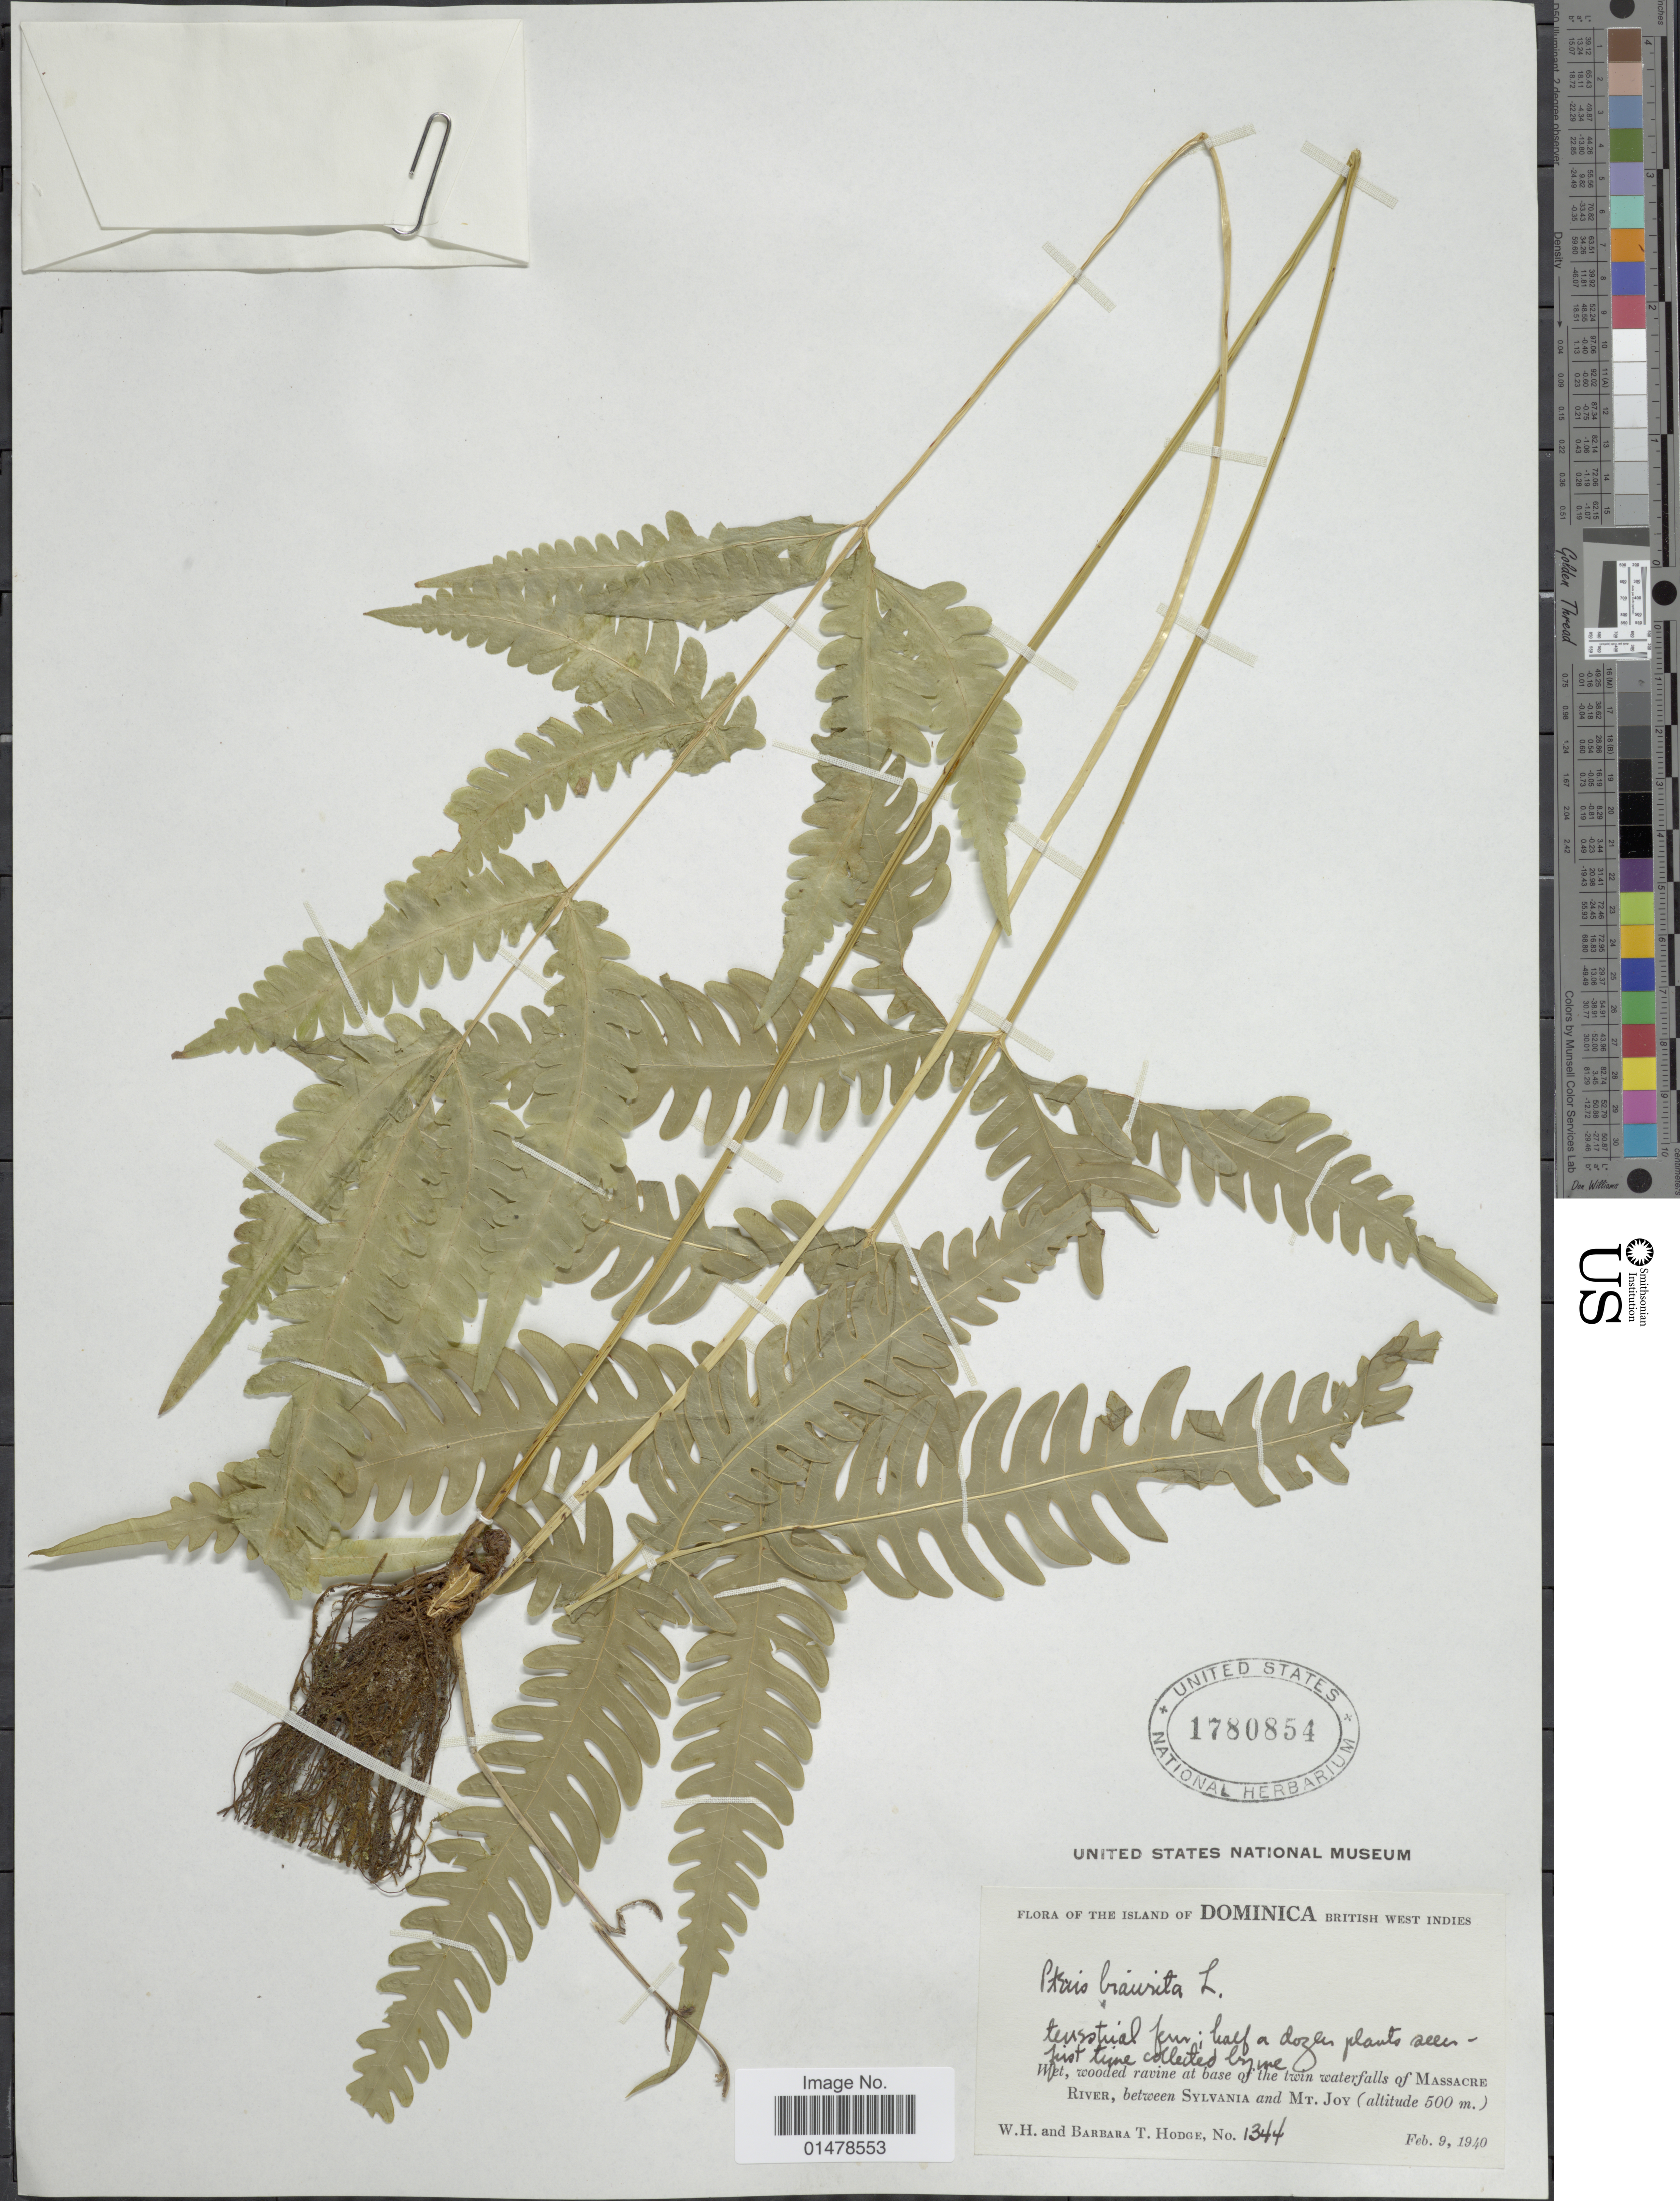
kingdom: Plantae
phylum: Tracheophyta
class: Polypodiopsida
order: Polypodiales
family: Pteridaceae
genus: Pteris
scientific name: Pteris biaurita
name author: L.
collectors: W. Hodge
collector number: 1344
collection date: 1940-02-09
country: Dominica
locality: The island of Dominca British West Indies, Wet, wooded ravine at base of the twin waterfalls of Massacre River, between Sylvania and Mt Joy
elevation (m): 500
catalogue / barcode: US 1780854